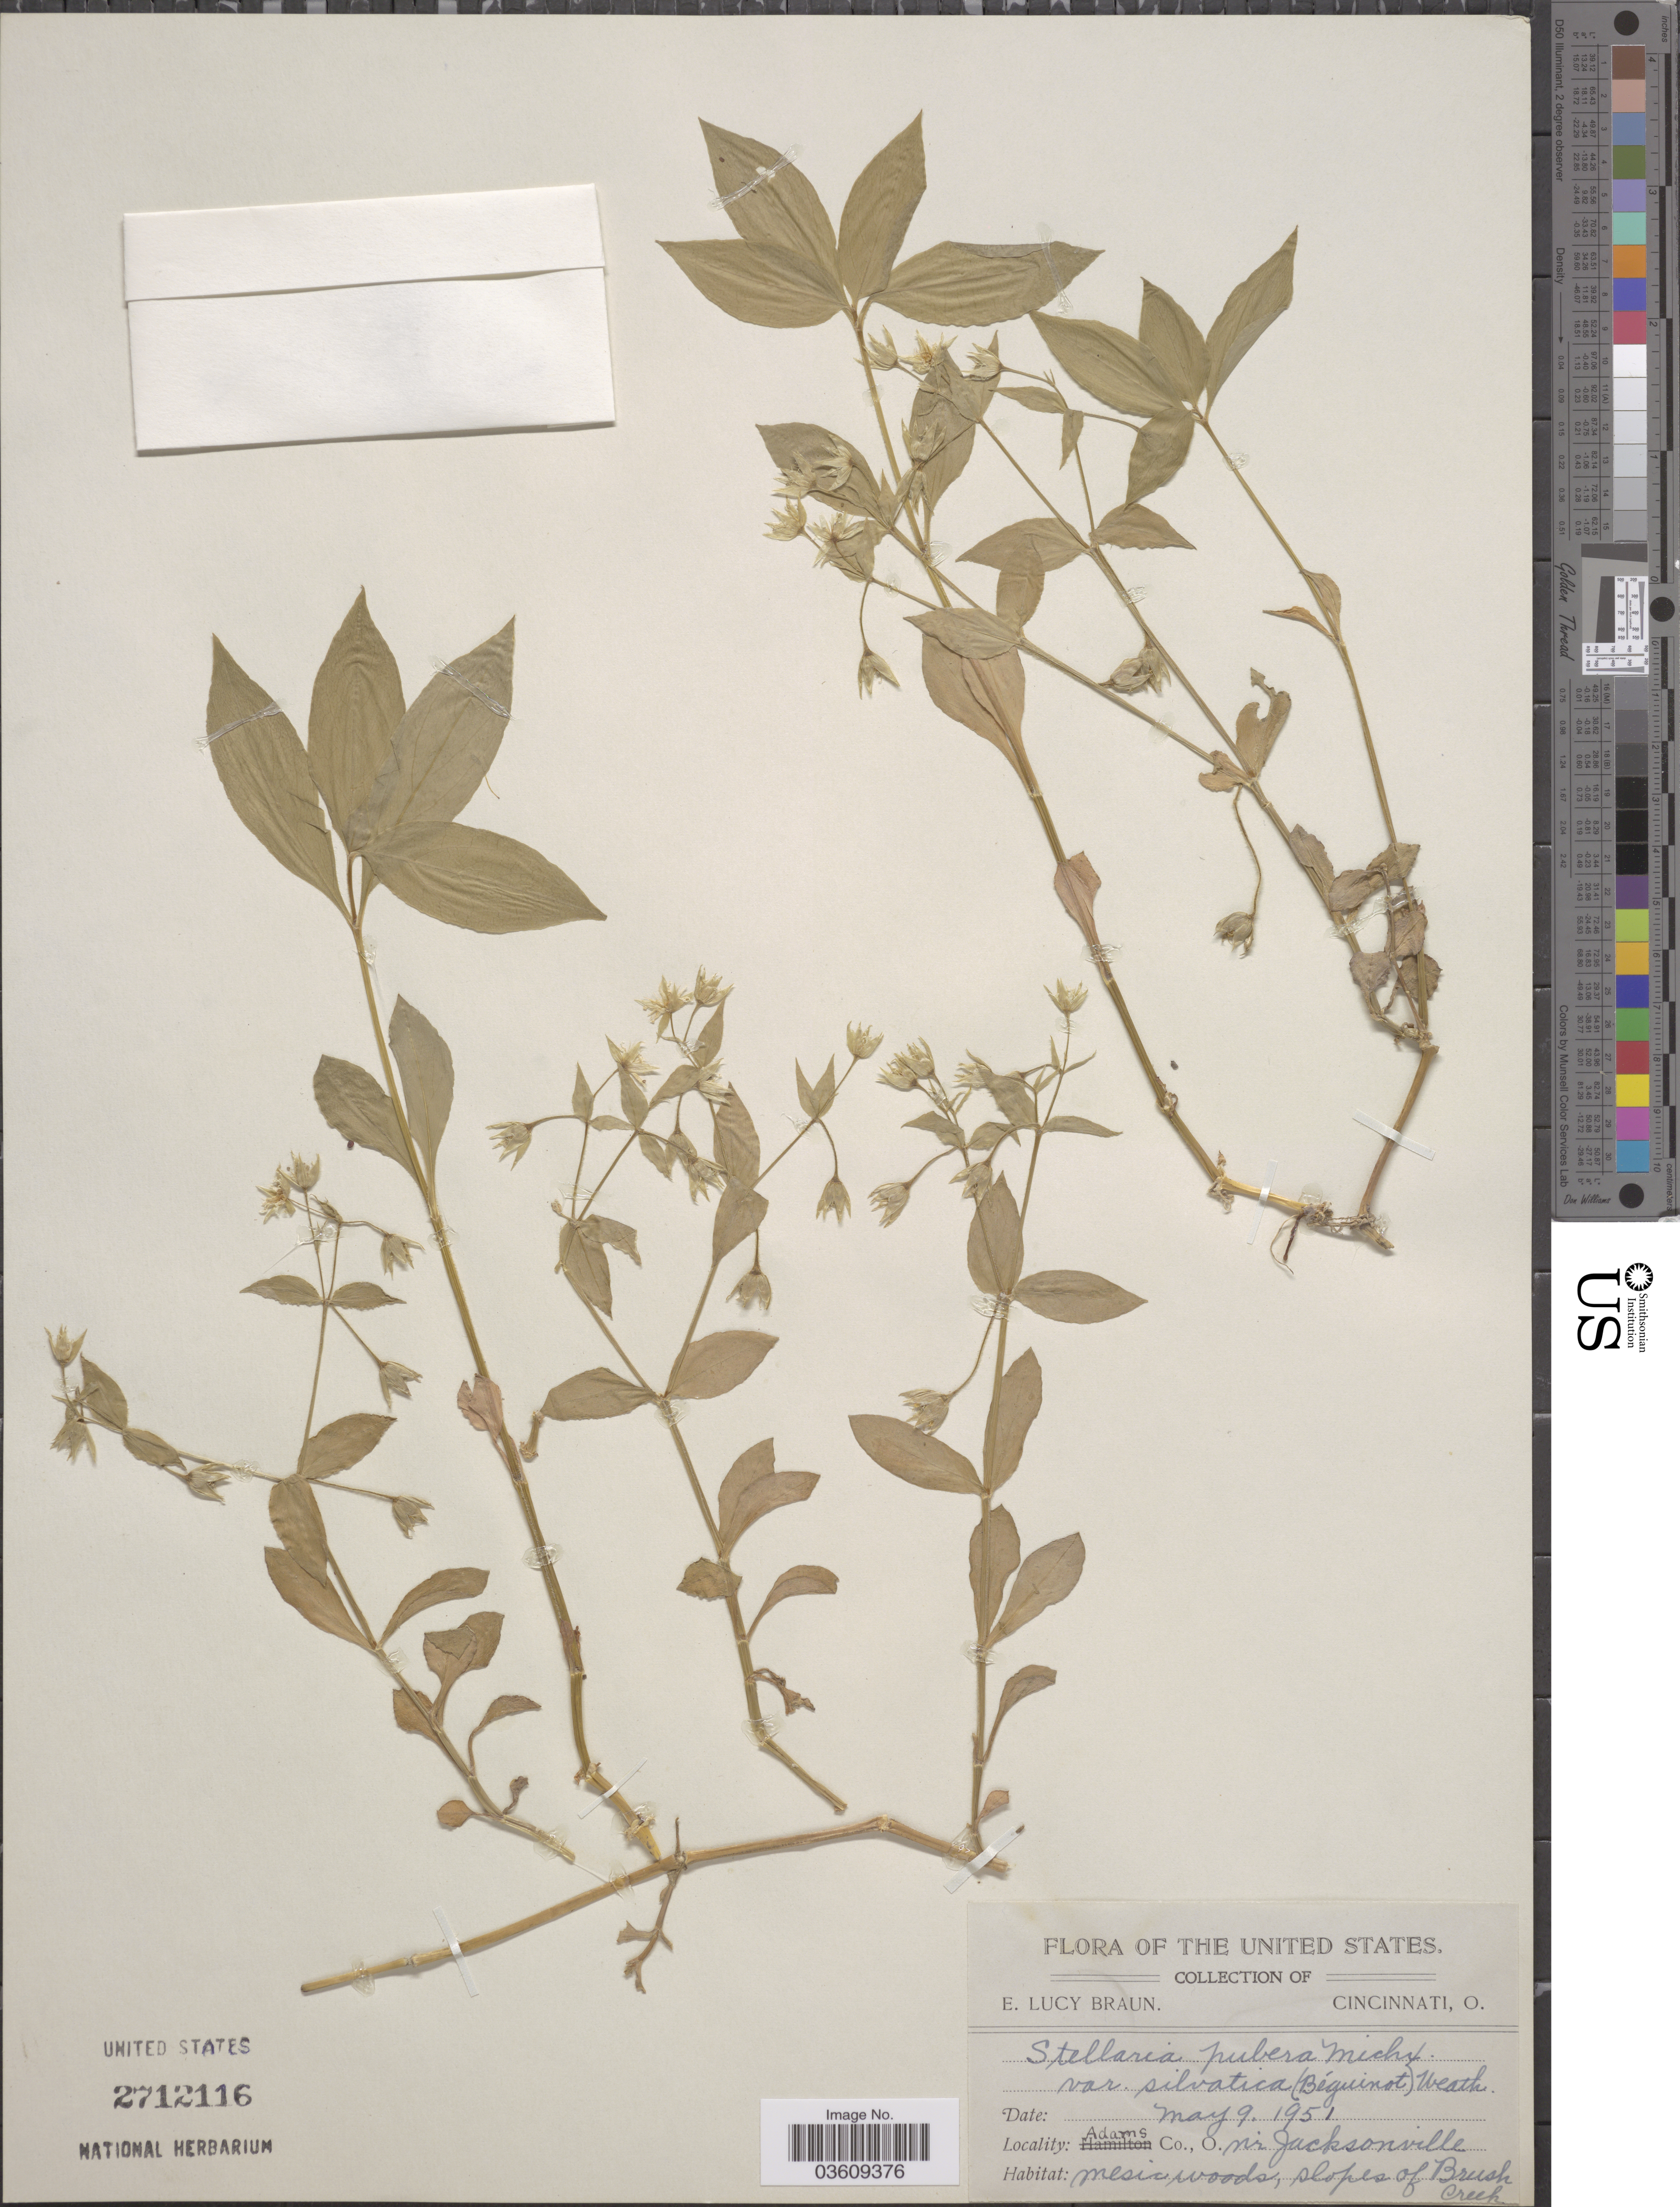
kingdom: Plantae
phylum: Tracheophyta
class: Magnoliopsida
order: Caryophyllales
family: Caryophyllaceae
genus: Stellaria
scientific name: Stellaria pubera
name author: Michx.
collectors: E. L. Braun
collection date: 1951-05-09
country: United States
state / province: Ohio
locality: Adams Co., n'r Jacksonville, mesic woods, slopes of Brush Creek.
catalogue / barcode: US 2712116